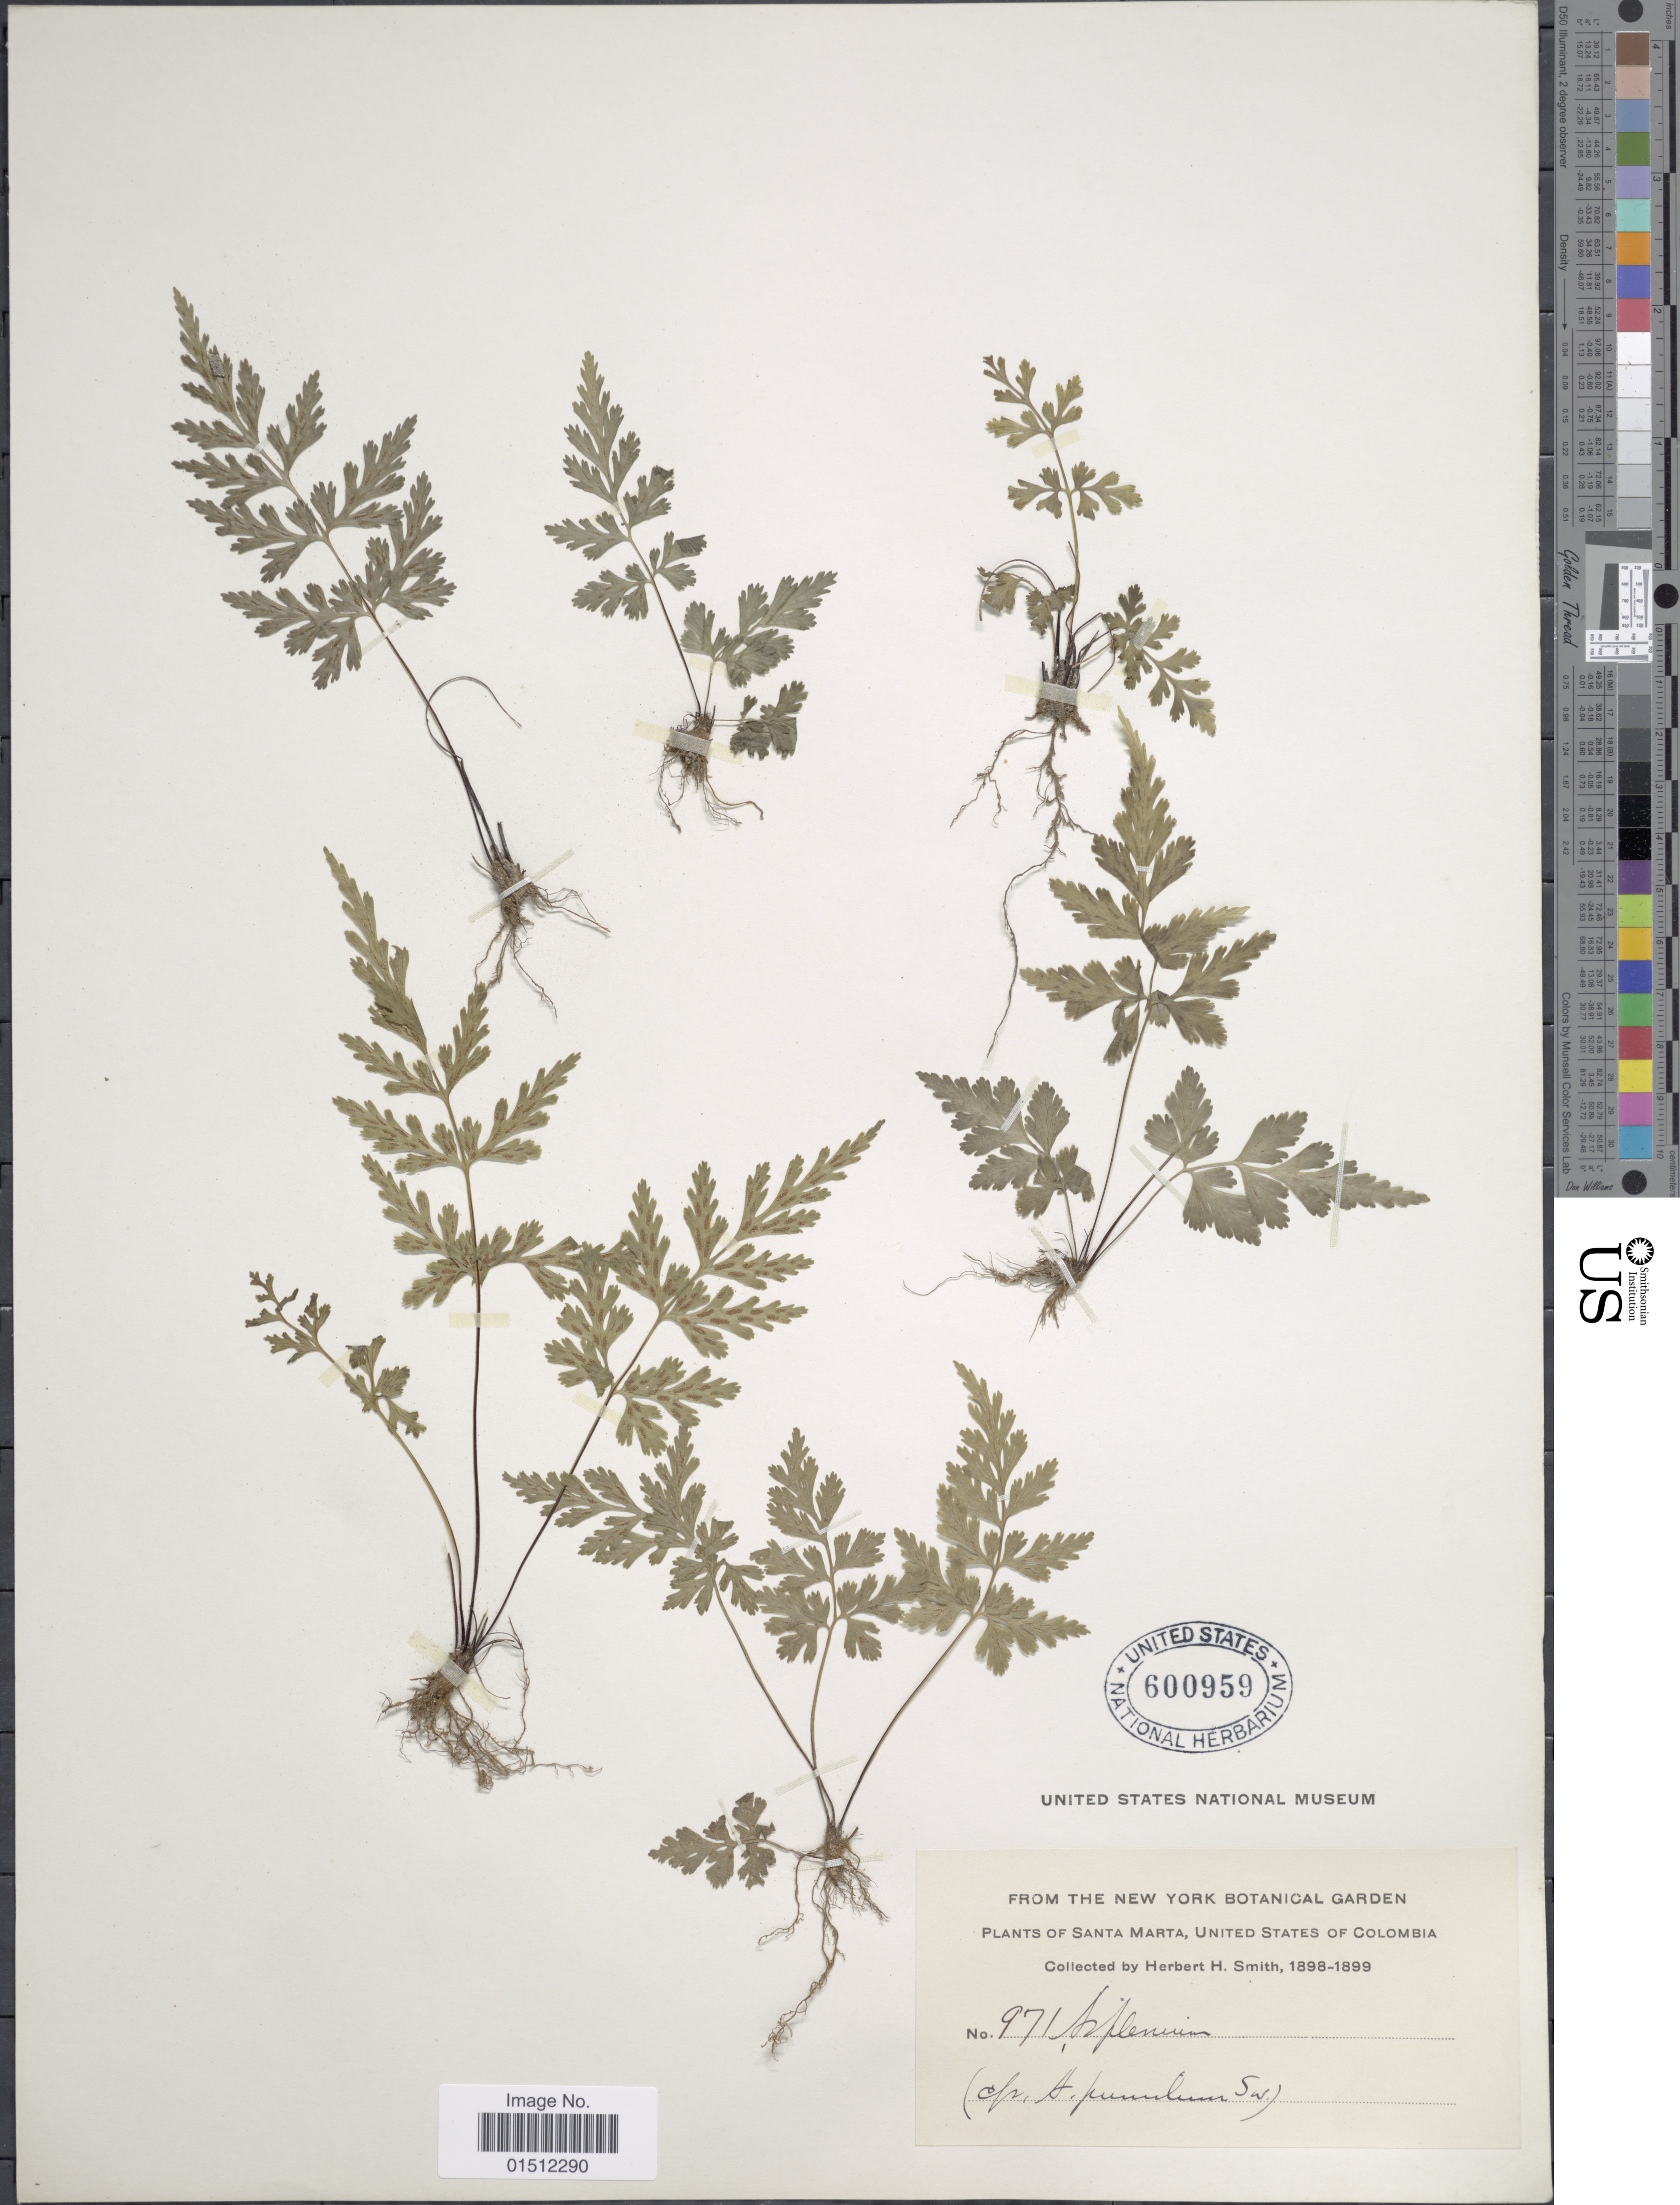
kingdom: Plantae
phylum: Tracheophyta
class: Polypodiopsida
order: Polypodiales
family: Aspleniaceae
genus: Asplenium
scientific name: Asplenium pumilum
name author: Sw.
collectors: Herbert H. Smith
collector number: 971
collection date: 1898/1899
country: Colombia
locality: Santa Marta, United States of Columbia.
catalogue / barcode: US 600959